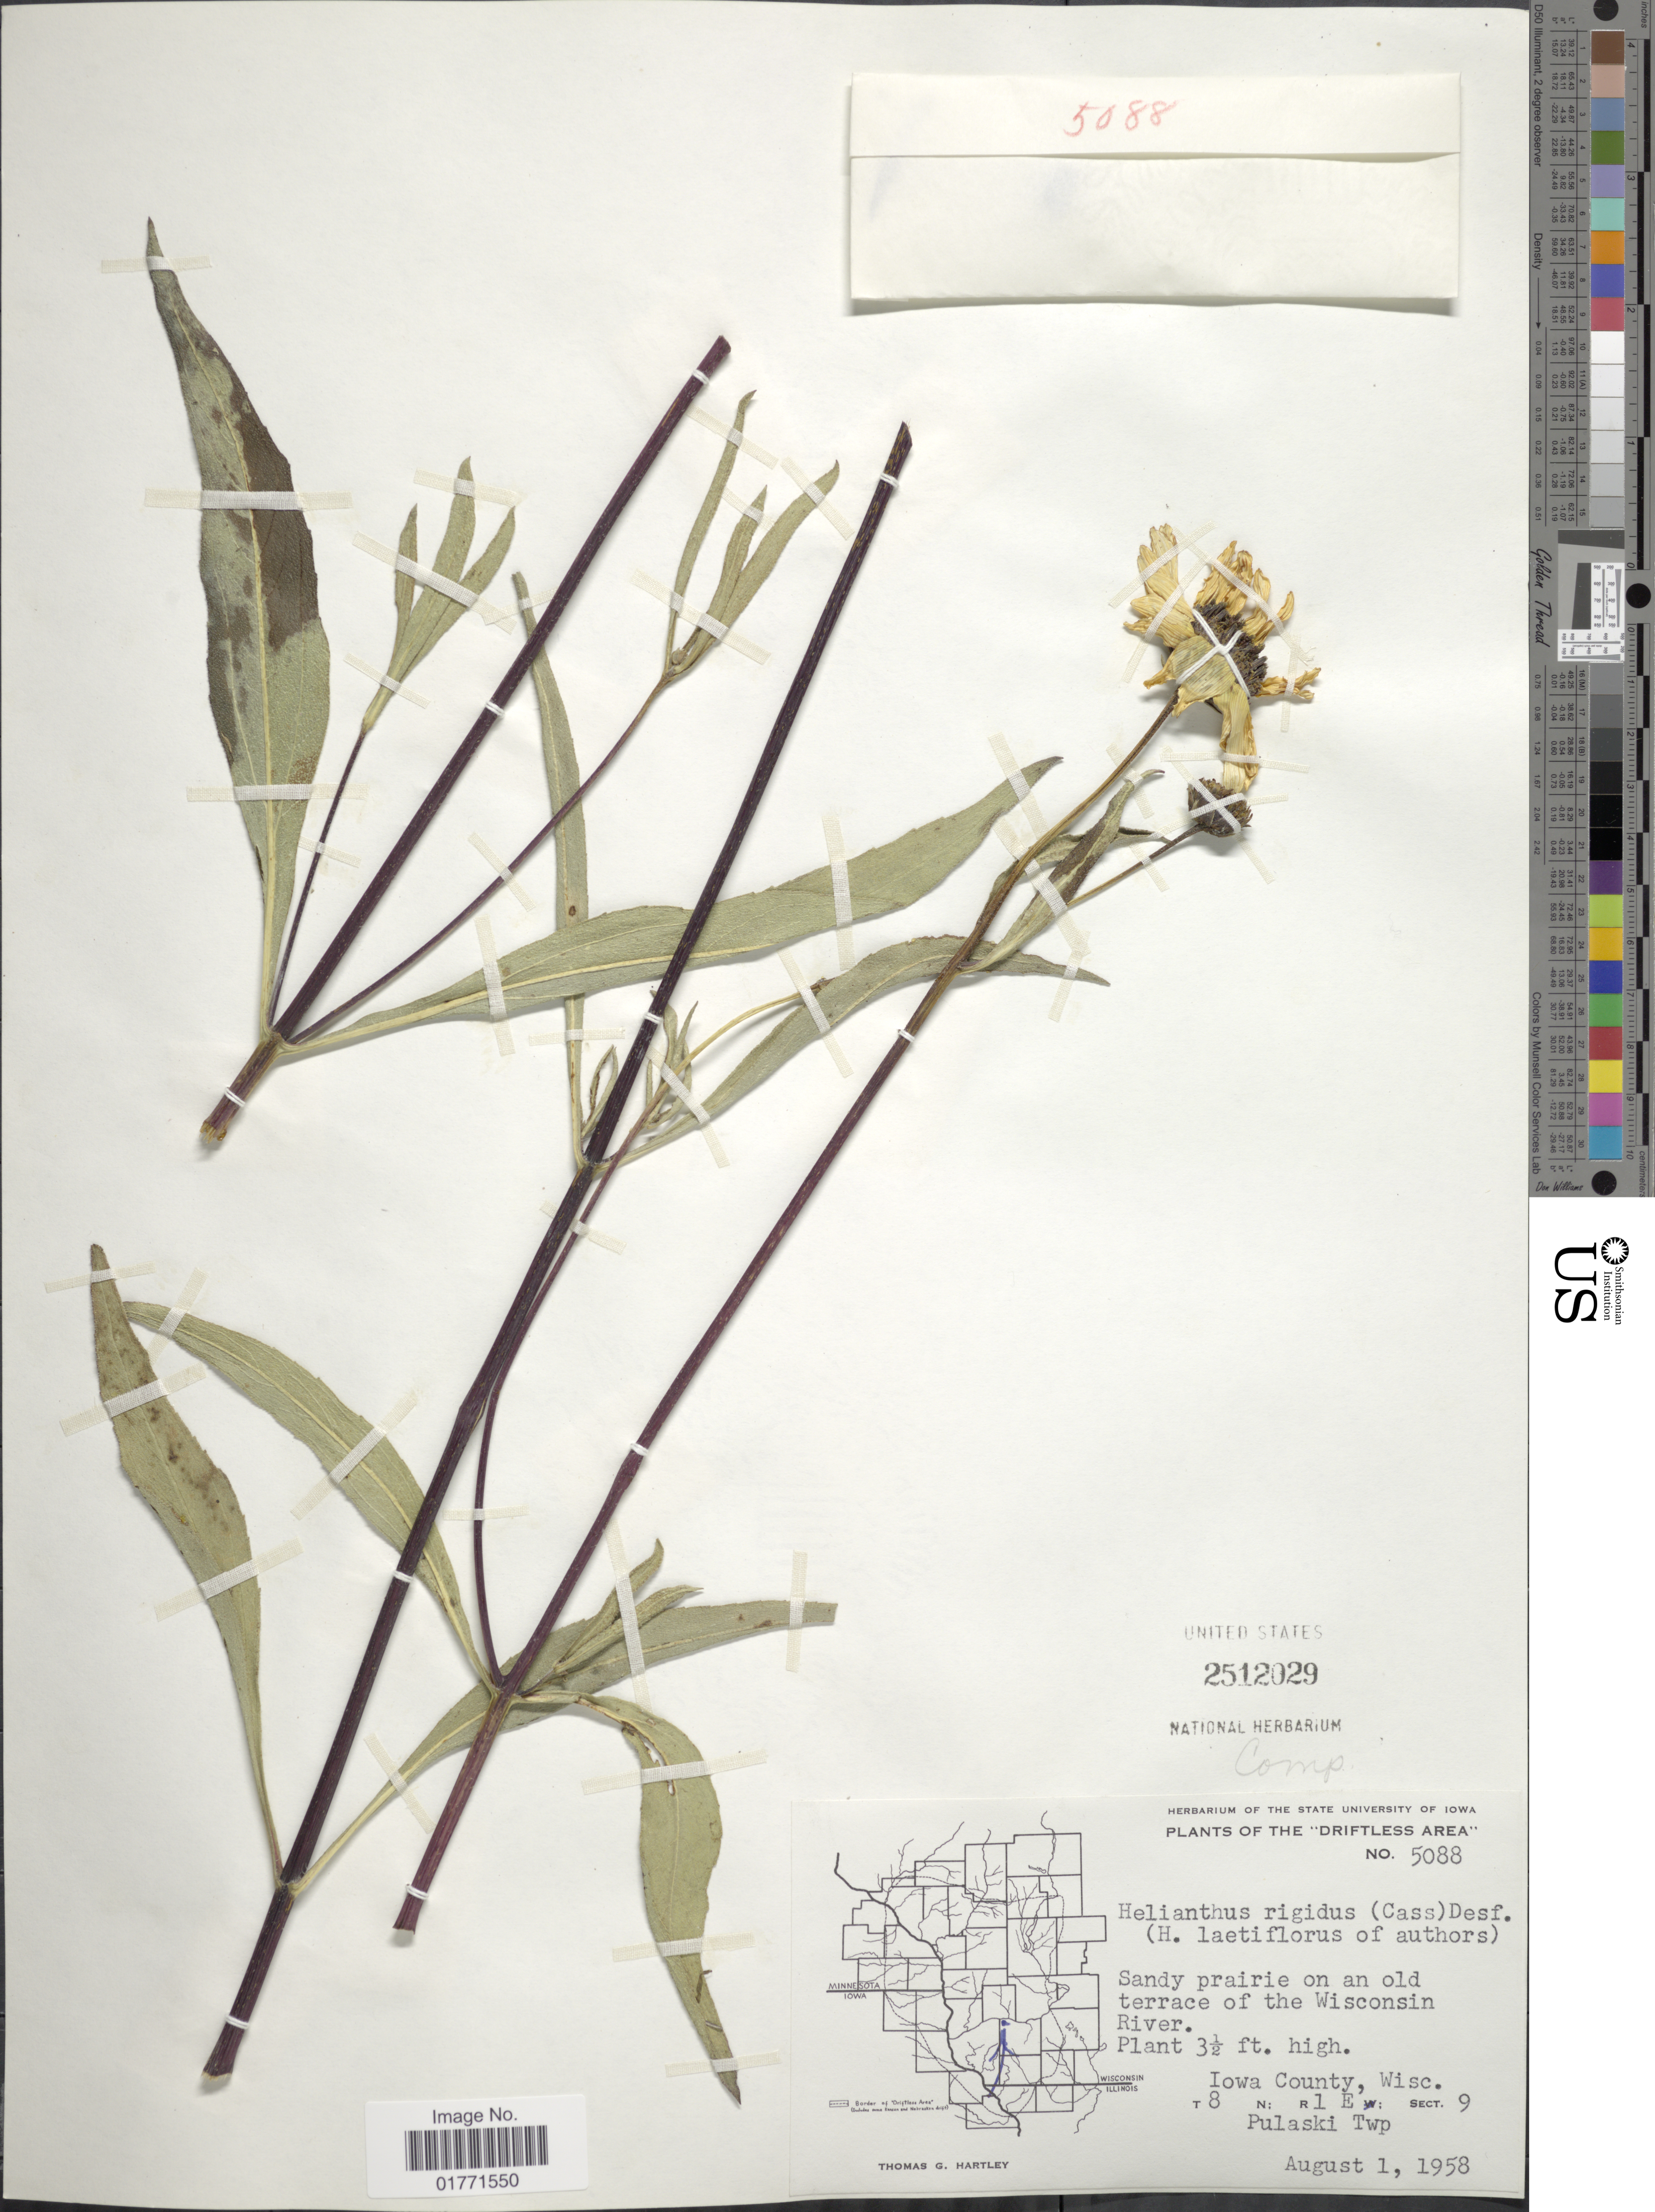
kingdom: Plantae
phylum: Tracheophyta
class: Magnoliopsida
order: Asterales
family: Asteraceae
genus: Helianthus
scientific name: Helianthus rigidus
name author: (Cass.) Desf.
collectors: T. G. Hartley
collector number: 5088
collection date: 1958-08-01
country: United States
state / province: Wisconsin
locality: On an old terrace of the Wisconsin River. Iowa County, Wisc.T8, N: R1 E, Sect. 9 Pulaski Twp.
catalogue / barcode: US 2512029